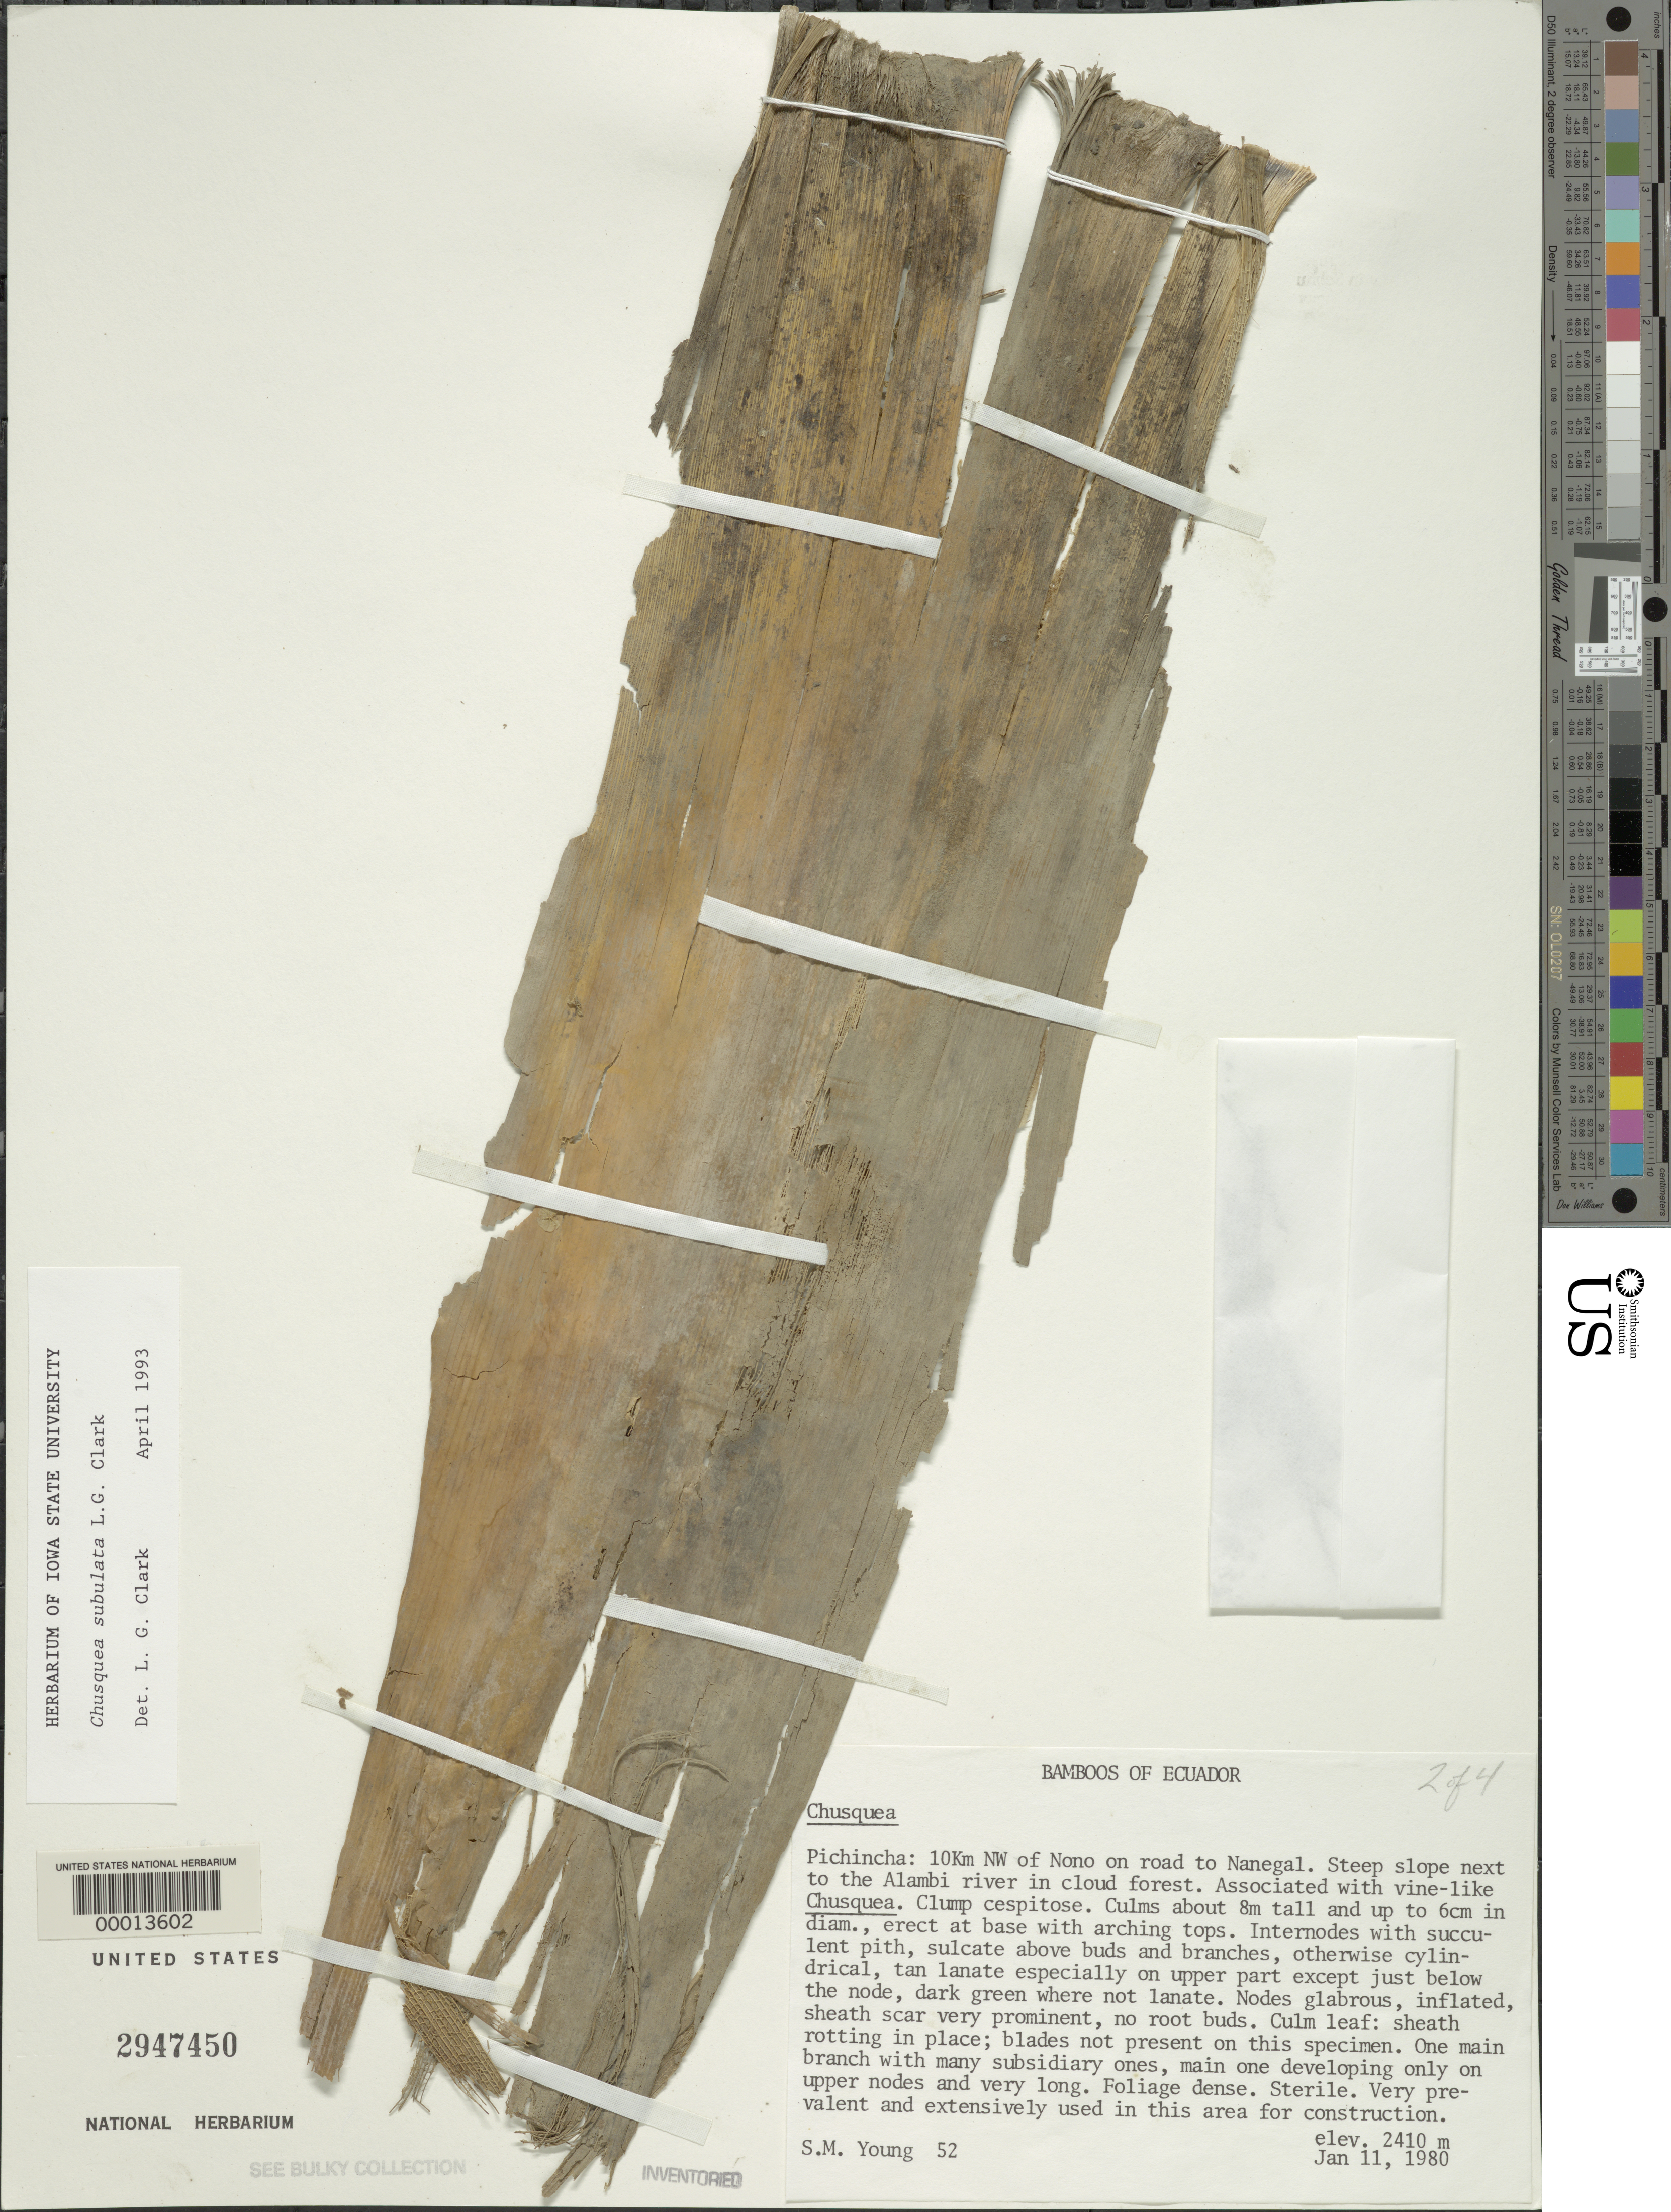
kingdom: Plantae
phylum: Tracheophyta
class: Liliopsida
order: Poales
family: Poaceae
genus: Chusquea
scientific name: Chusquea subulata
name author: L.G. Clark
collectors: S. Young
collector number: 52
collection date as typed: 11 Jan 1980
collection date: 1980-01-11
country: Ecuador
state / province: Pichincha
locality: Nanegal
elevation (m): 2410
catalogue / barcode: US 2947450